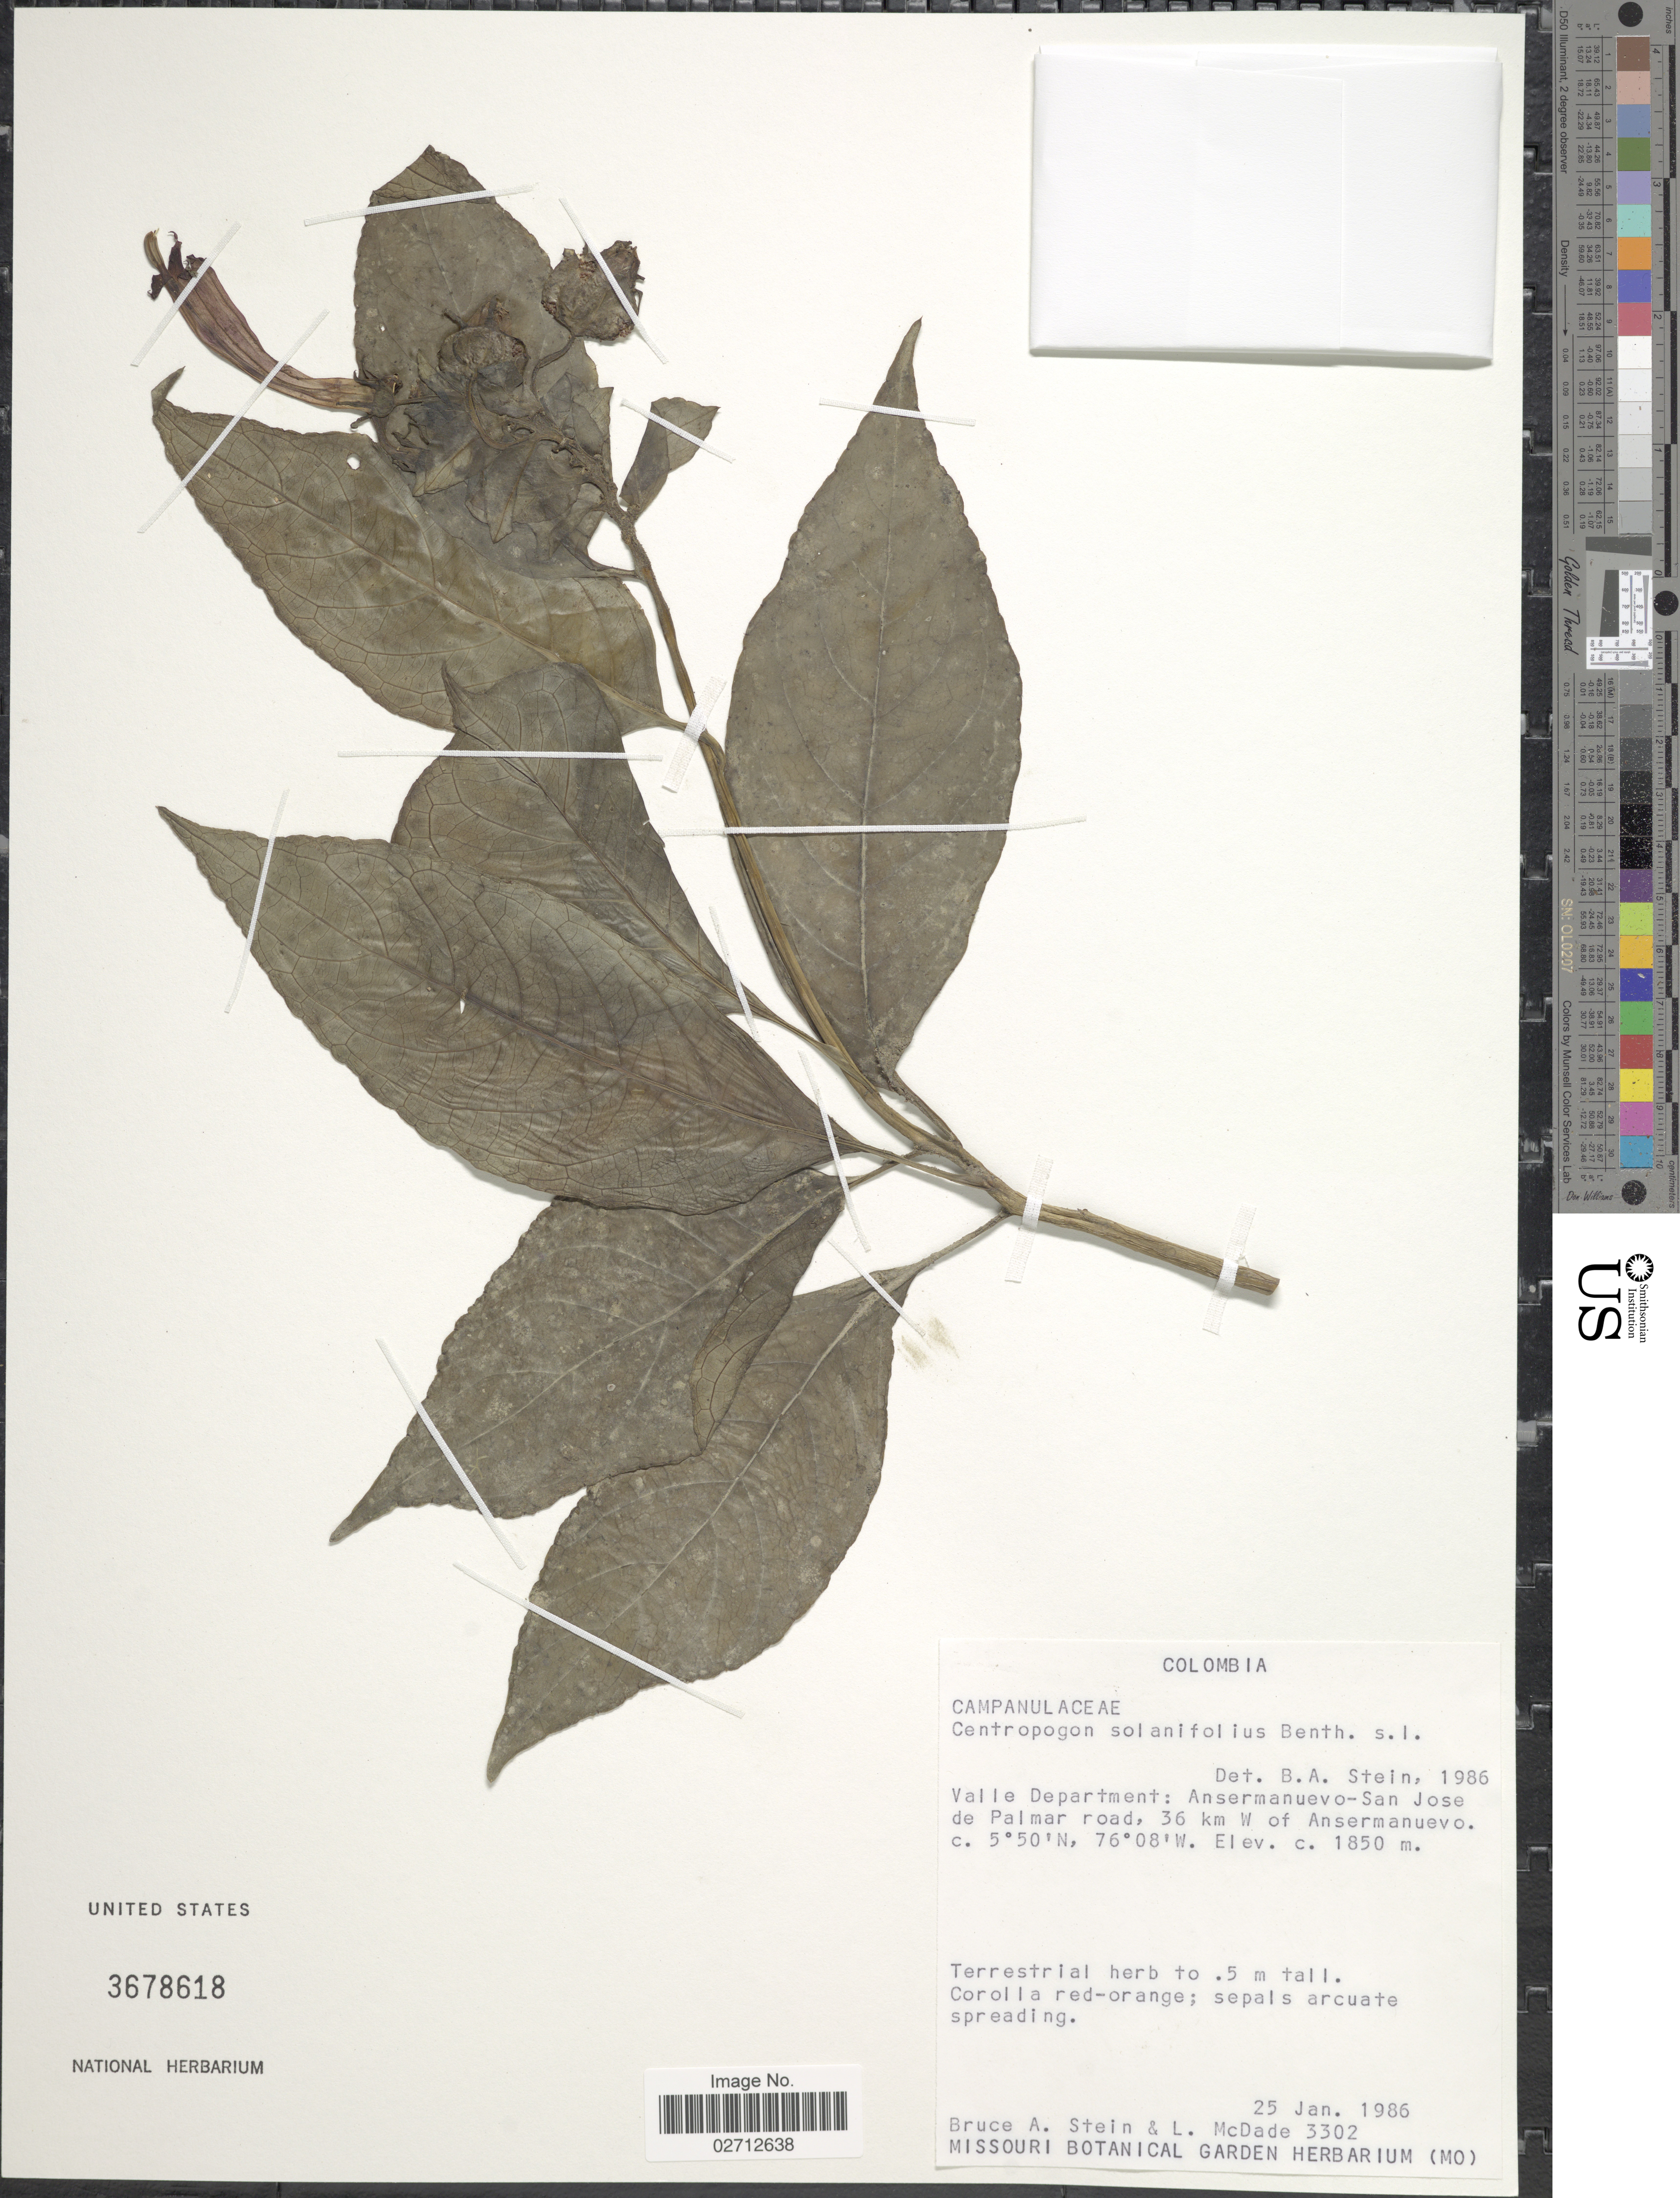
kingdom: Plantae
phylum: Tracheophyta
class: Magnoliopsida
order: Asterales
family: Campanulaceae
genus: Centropogon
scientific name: Centropogon solanifolius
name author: Benth.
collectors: B. A. Stein & L. McDade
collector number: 3302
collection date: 1986-01-25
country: Colombia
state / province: Valle del Cauca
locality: Valle Department: Ansermanuevo-San Jose de Palmar road, 36 km W of Ansermanuevo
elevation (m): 1850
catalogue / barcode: US 3678618